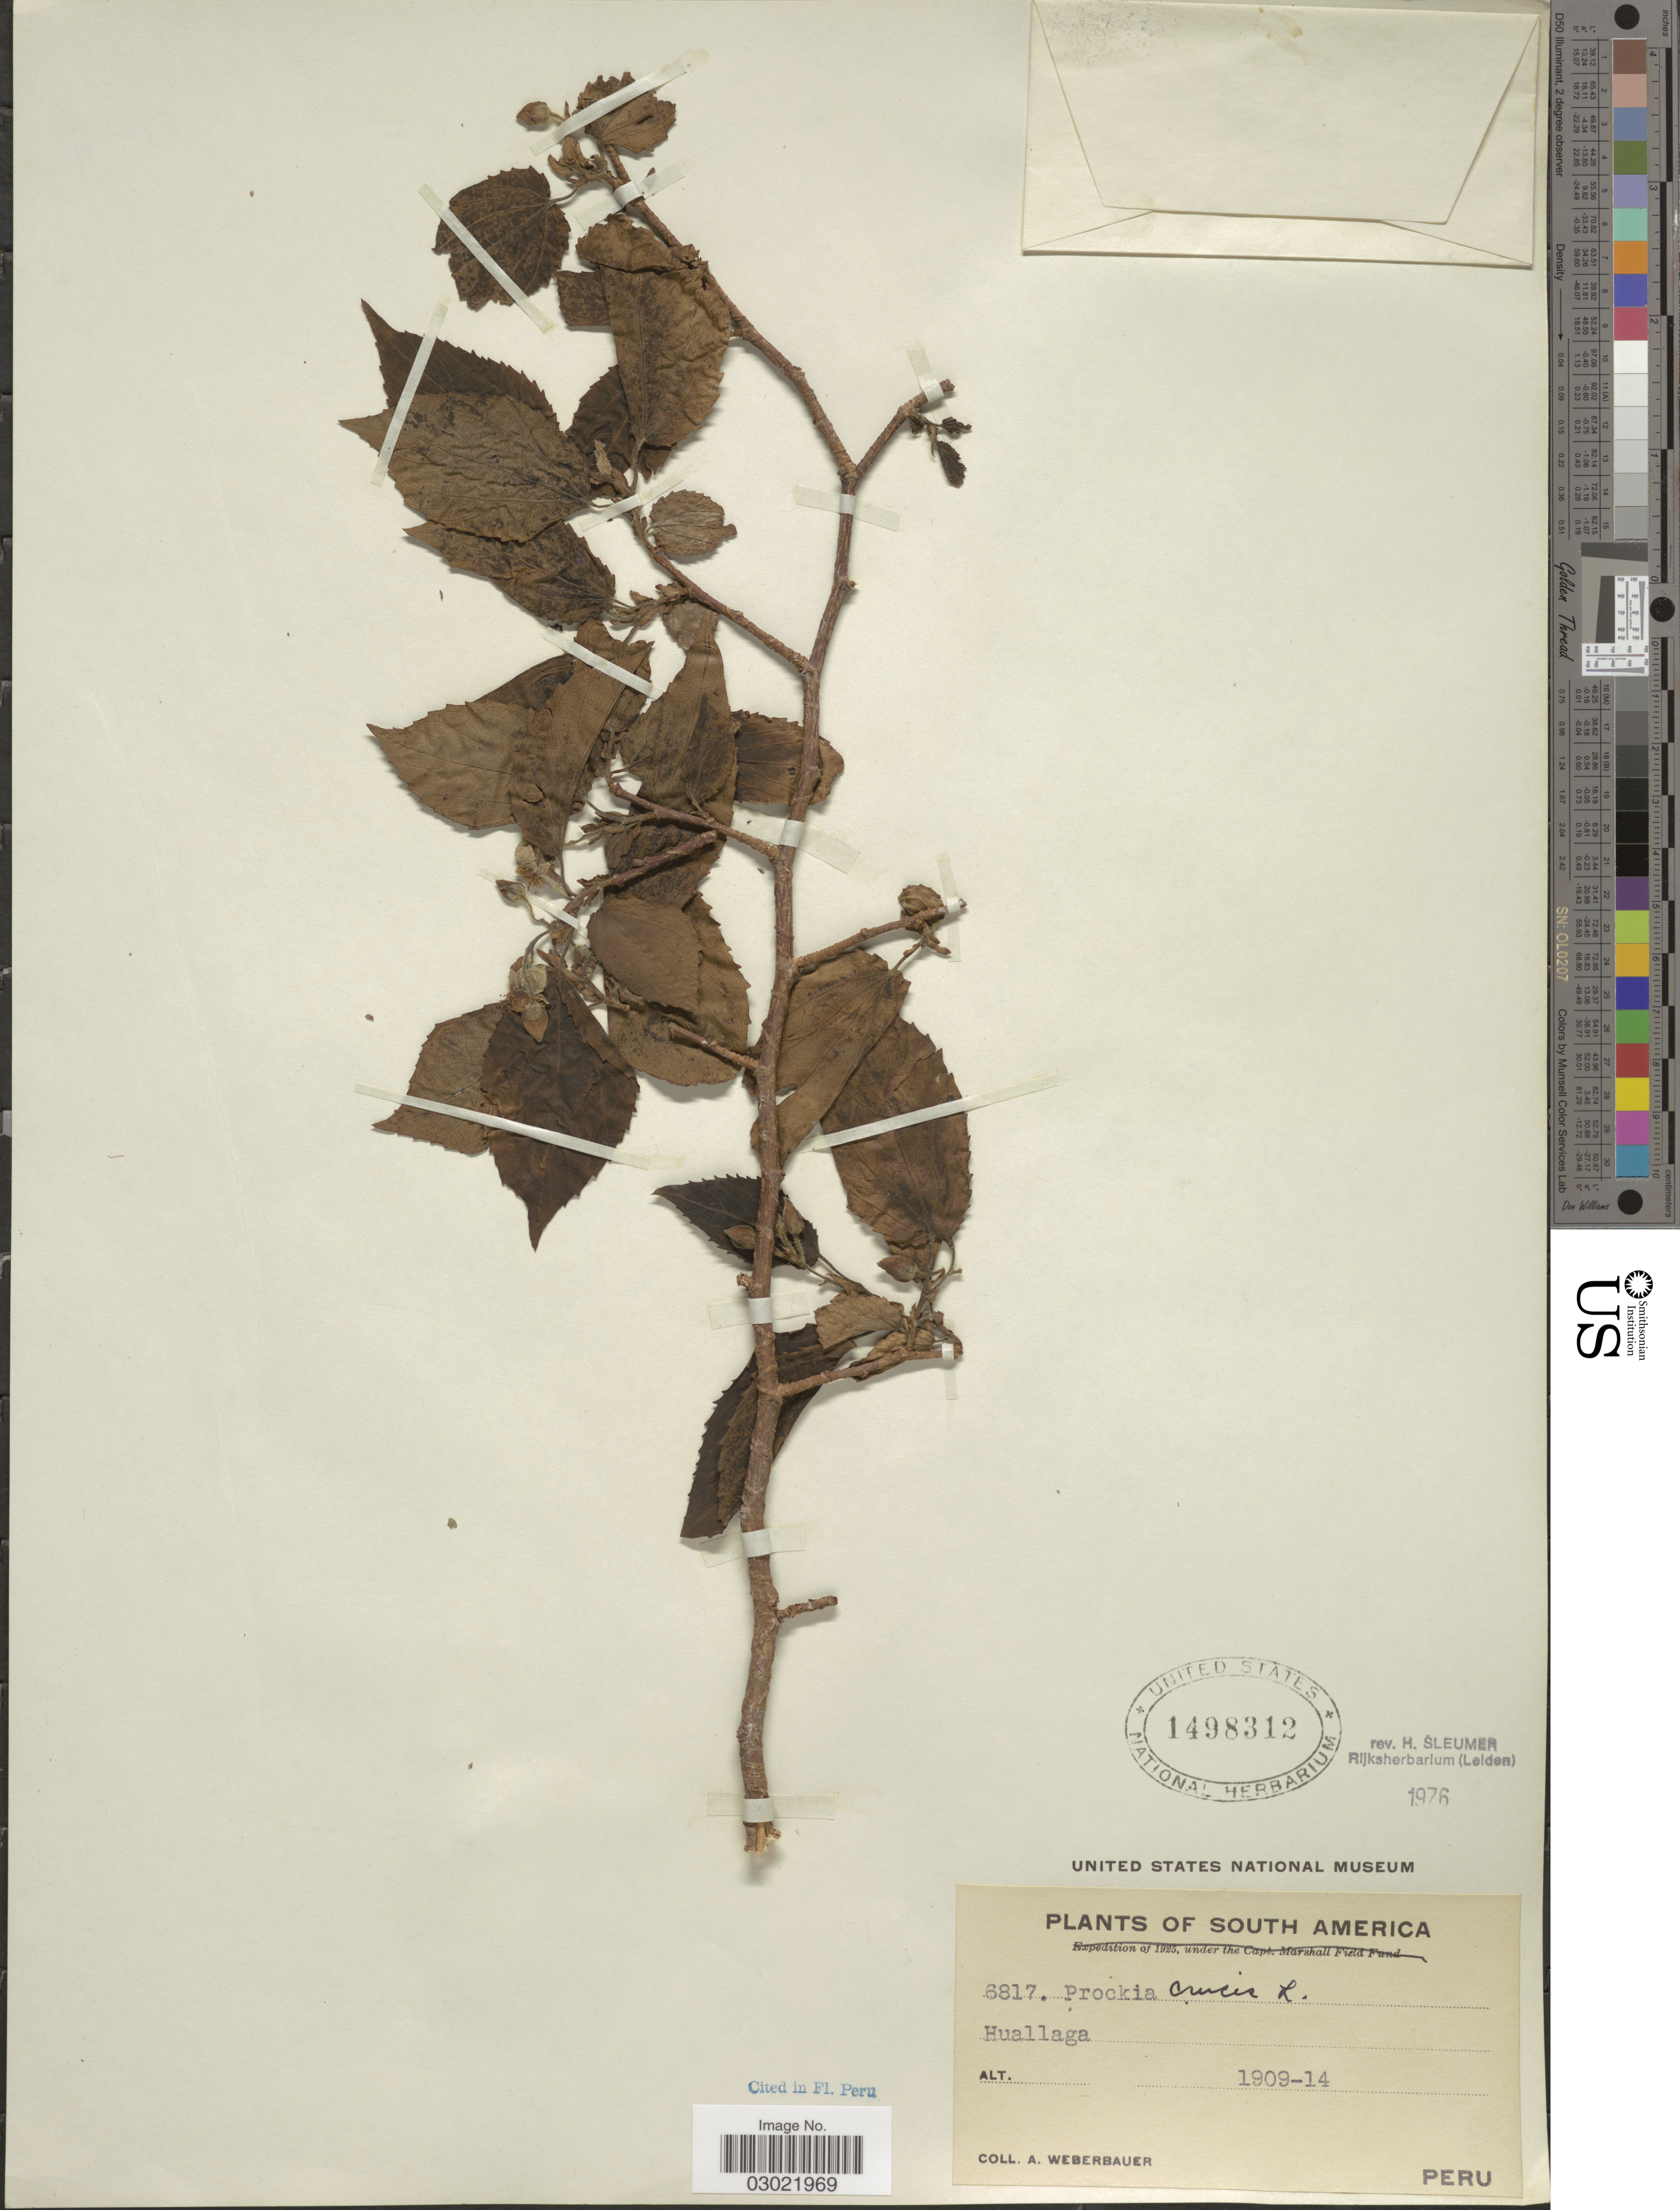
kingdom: Plantae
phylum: Tracheophyta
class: Magnoliopsida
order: Malpighiales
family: Salicaceae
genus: Prockia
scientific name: Prockia crucis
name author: P. Browne ex L.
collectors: A. Weberbauer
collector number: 6817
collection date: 1909/1914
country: Peru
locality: Huallaga.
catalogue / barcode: US 1498312